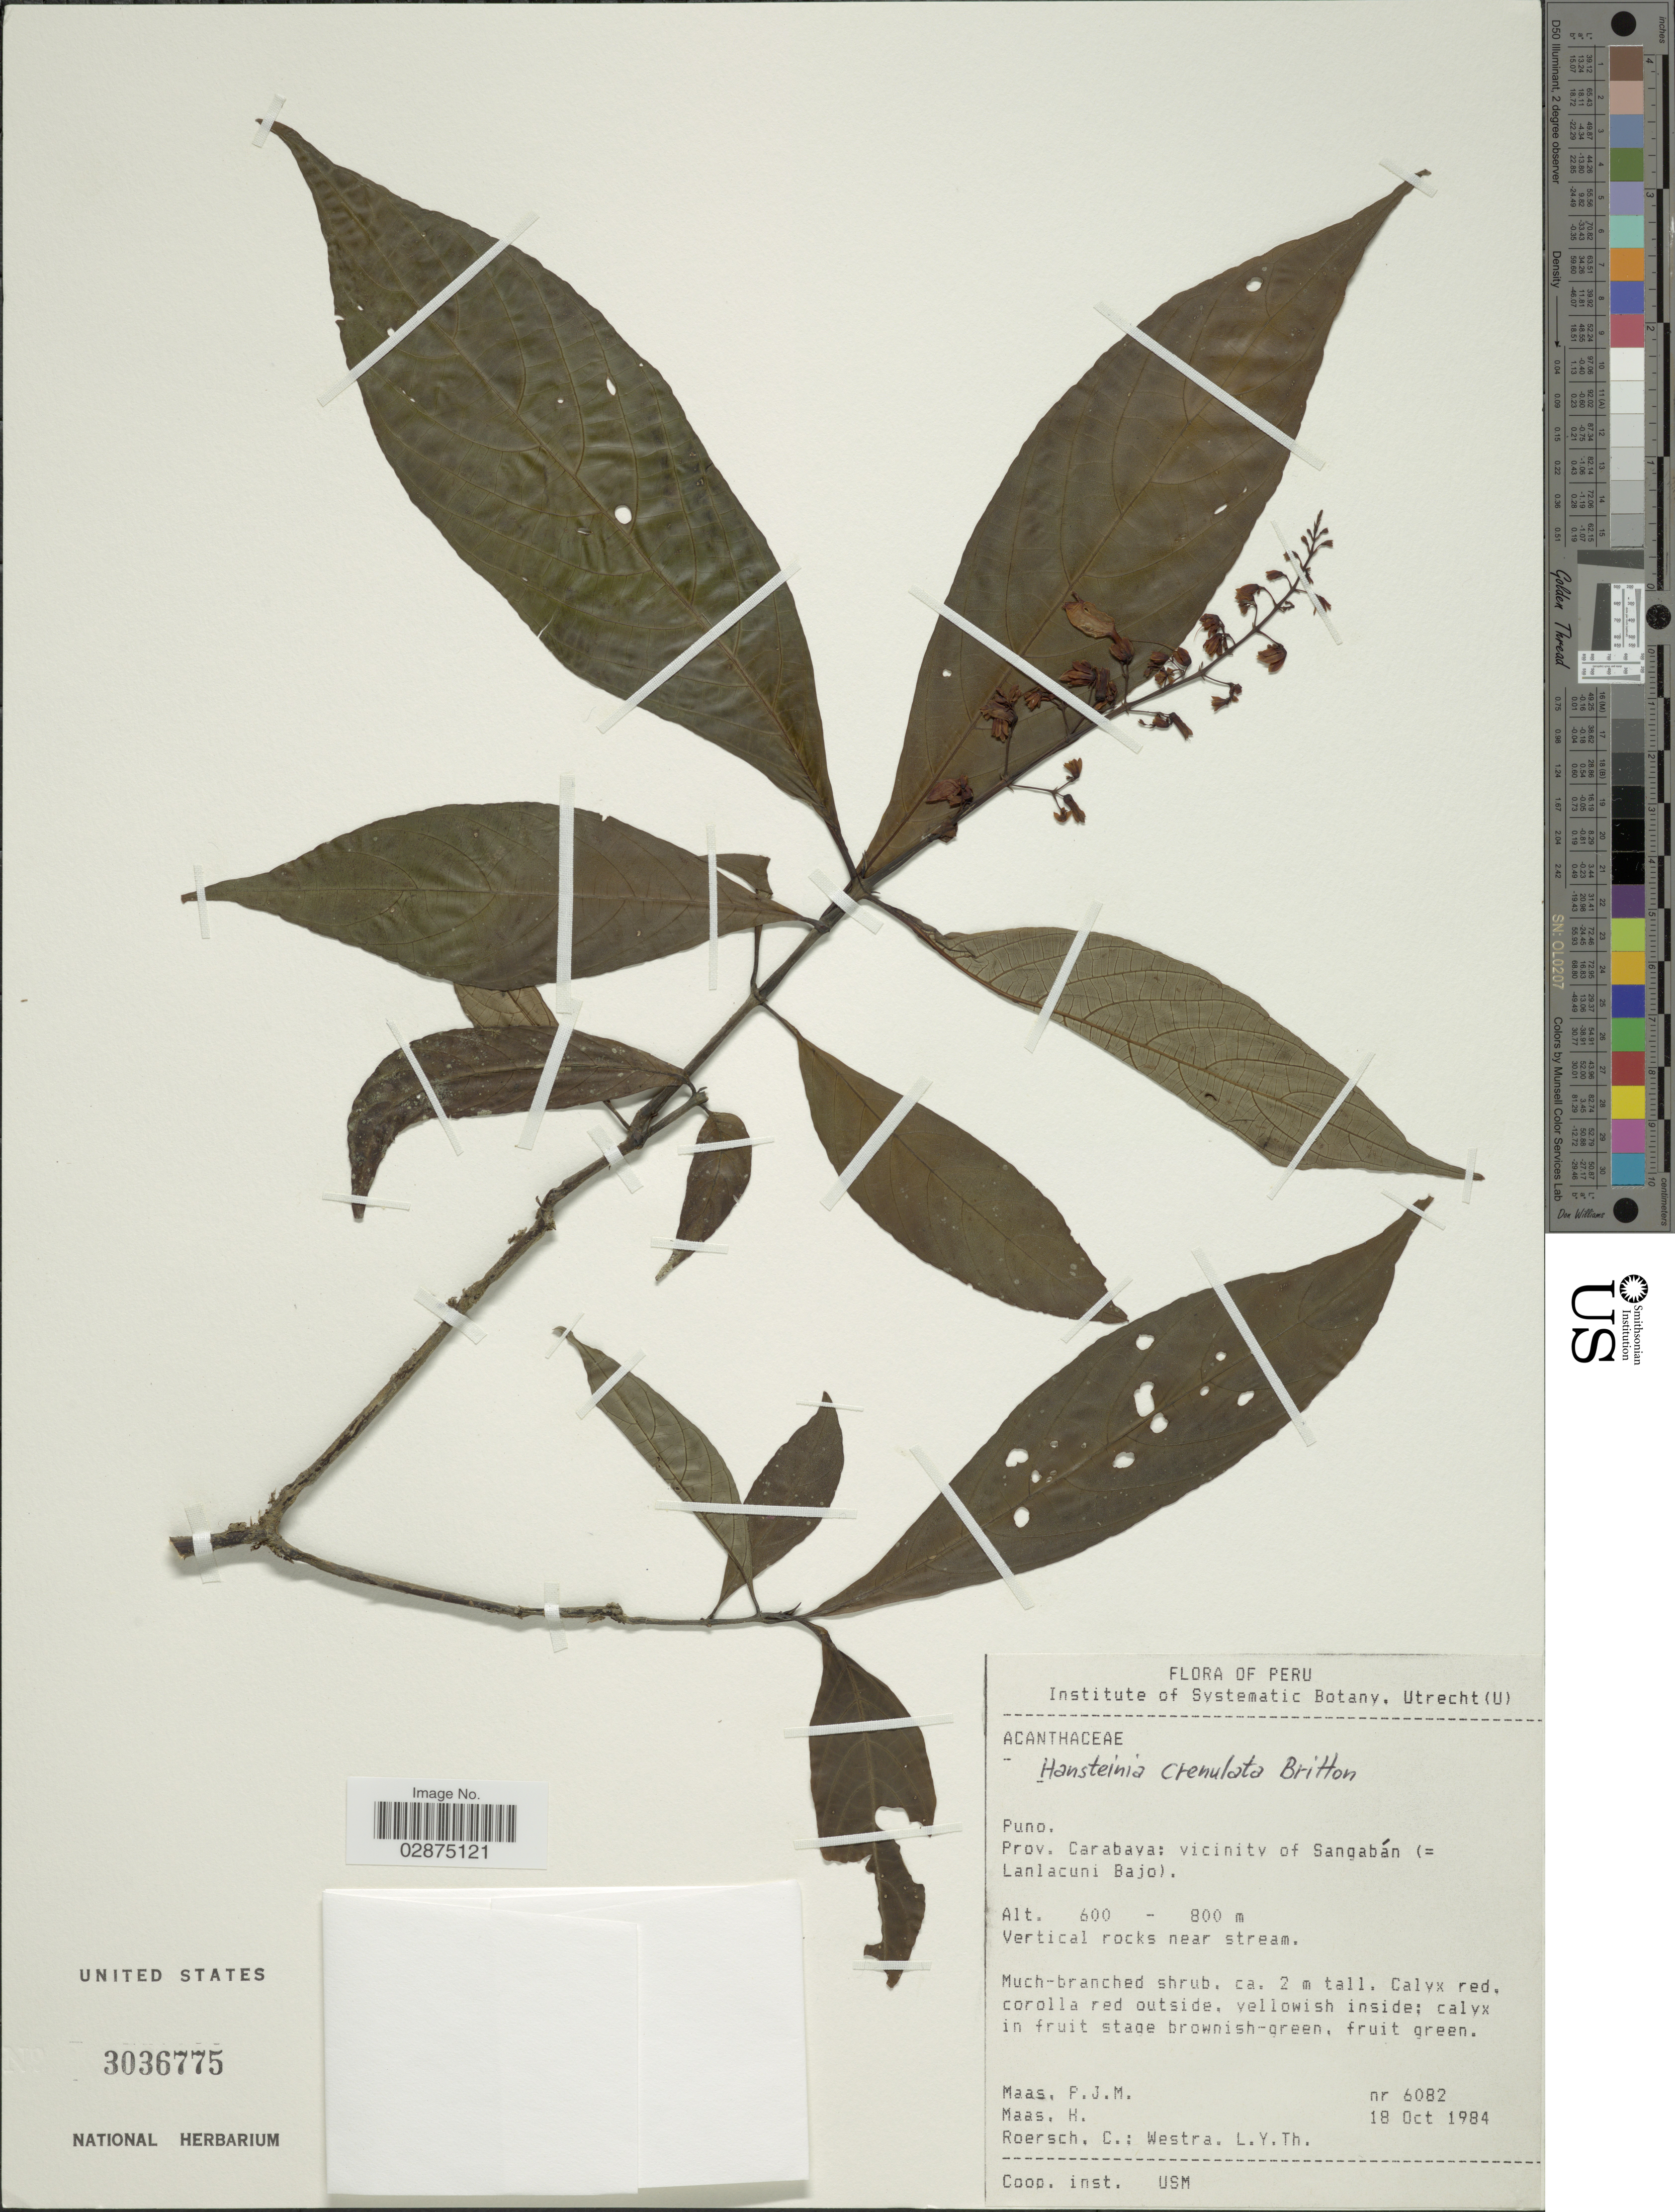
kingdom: Plantae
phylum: Tracheophyta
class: Magnoliopsida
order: Lamiales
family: Acanthaceae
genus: Hansteinia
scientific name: Hansteinia crenulata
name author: Britton ex Rusby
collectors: P. Maas, H. Maas, C. Roersch & L. Y. T. Westra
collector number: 6082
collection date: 1984-10-18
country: Peru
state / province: Puno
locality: Prov. Carabaya: vicinity of Sangabán (= Lanlacuni Bajo).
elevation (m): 600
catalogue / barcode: US 3036775